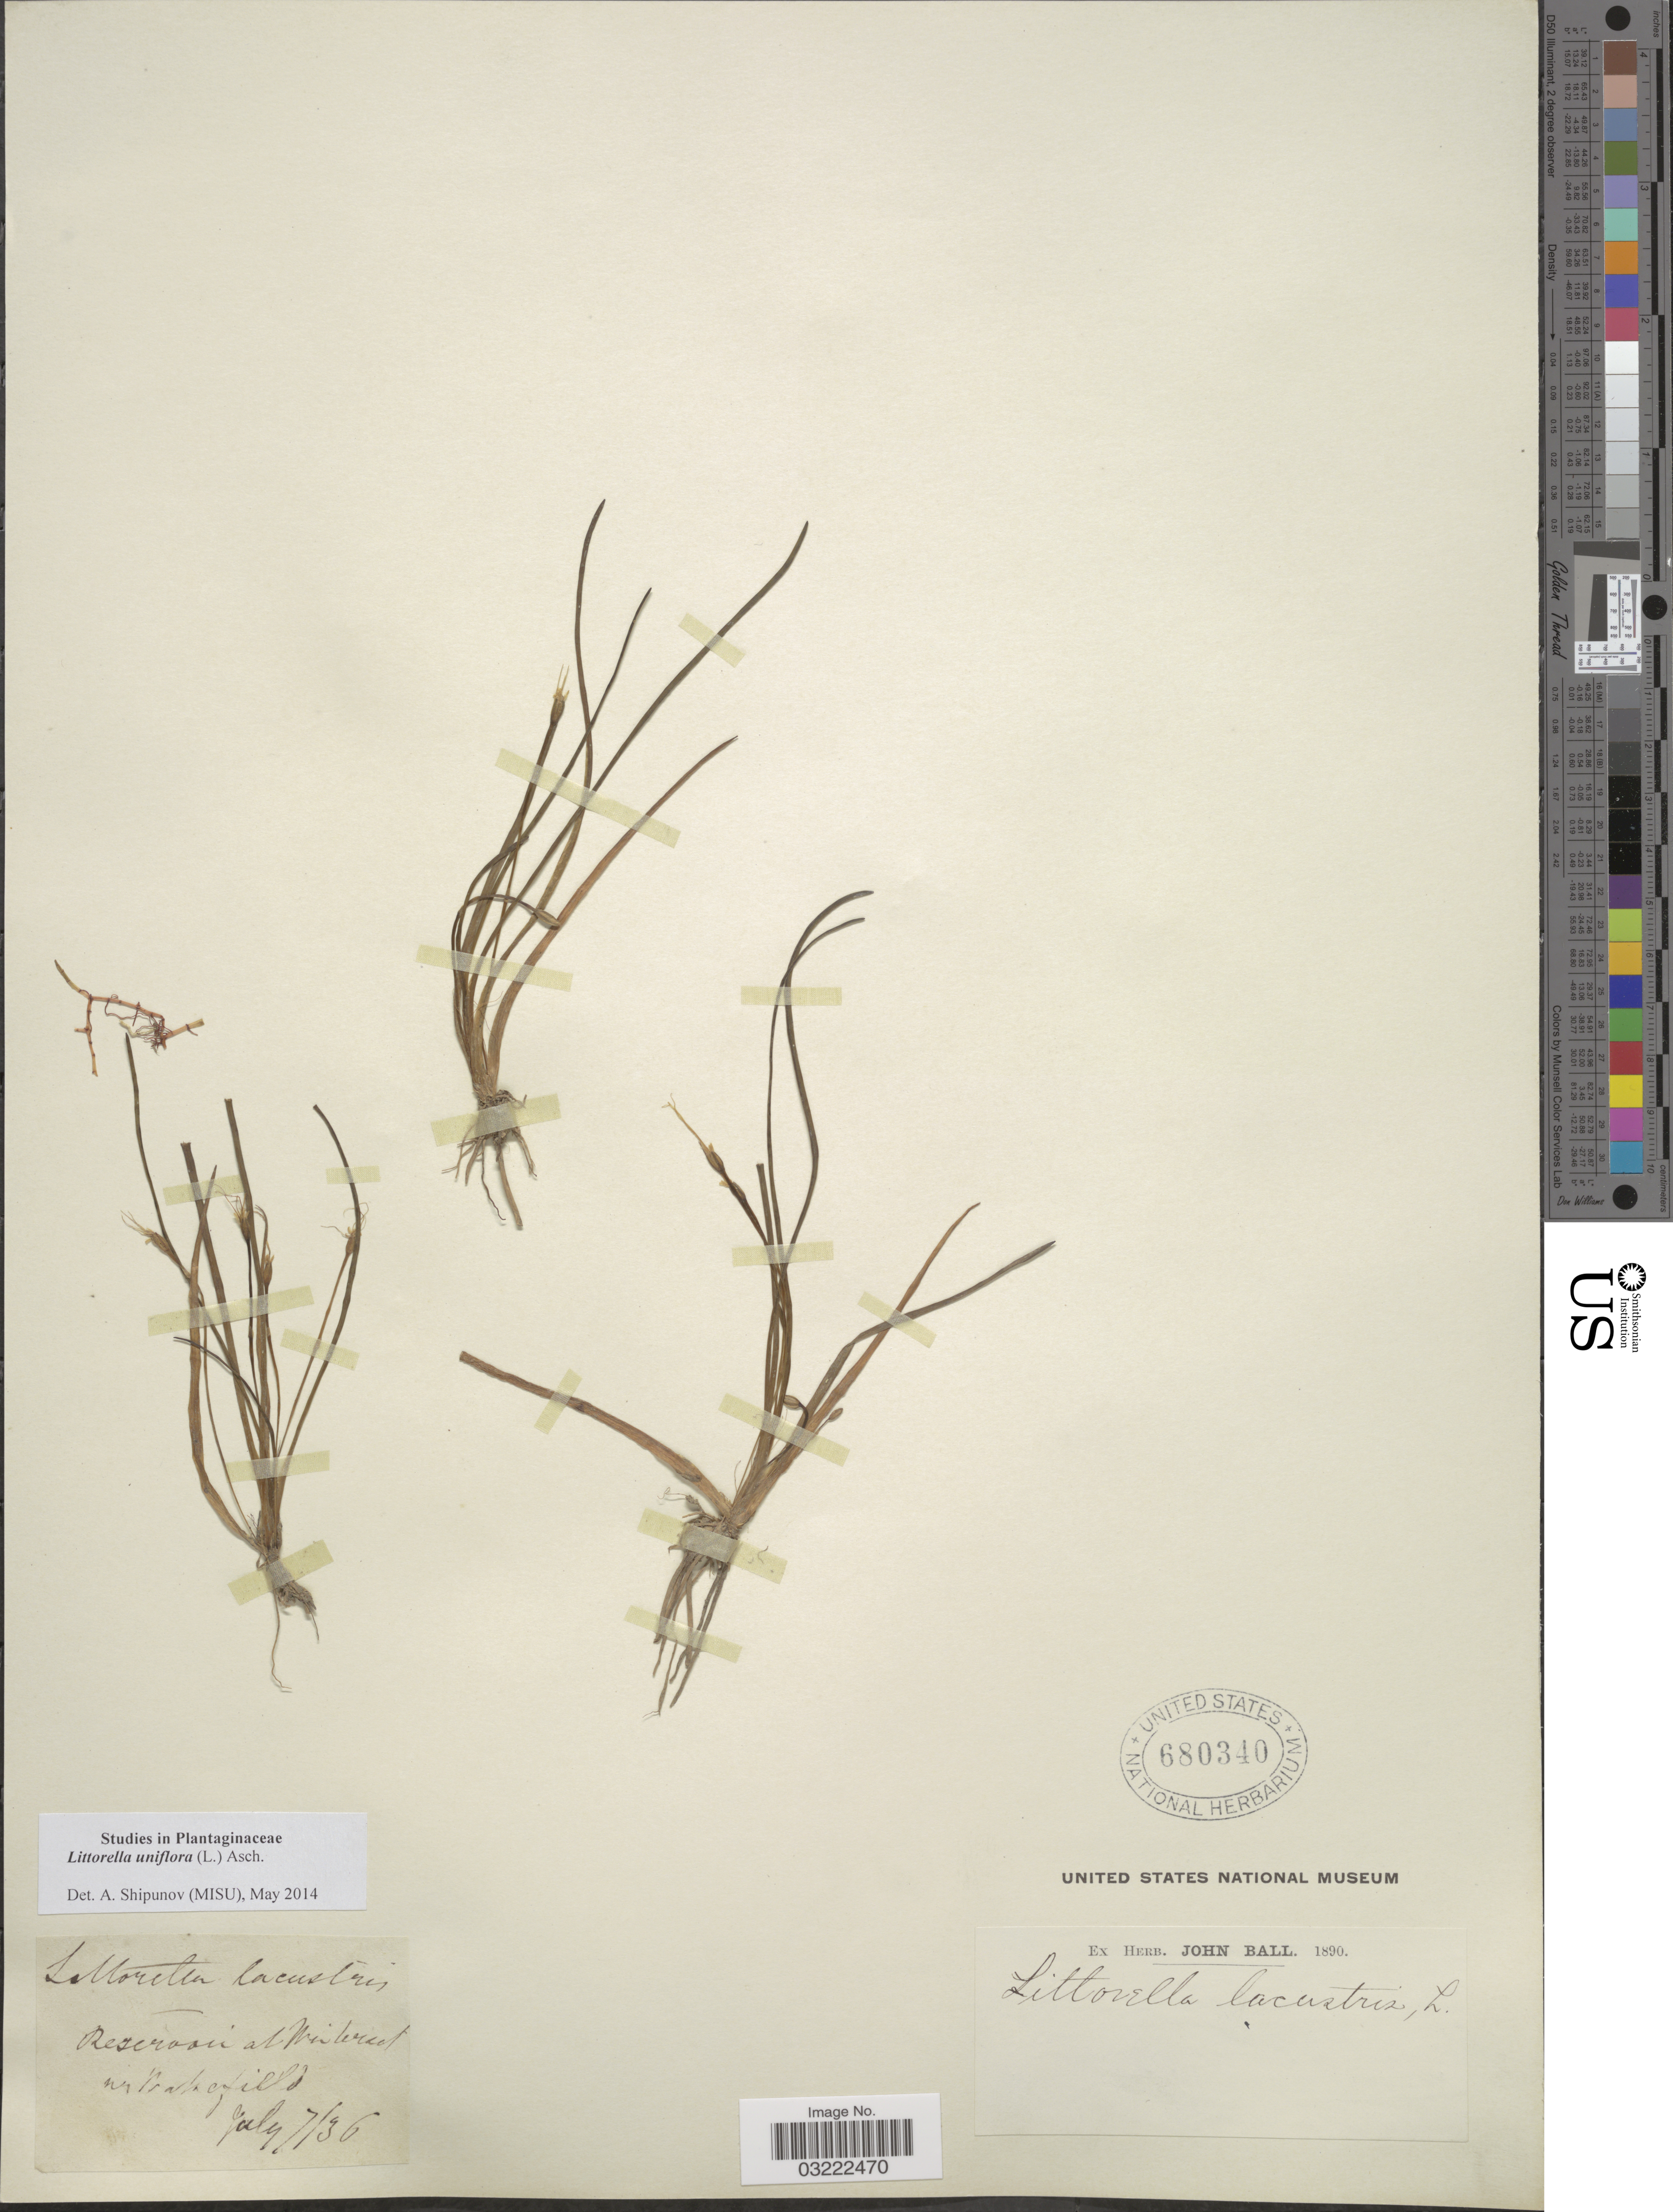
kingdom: Plantae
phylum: Tracheophyta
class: Magnoliopsida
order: Lamiales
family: Plantaginaceae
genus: Littorella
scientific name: Littorella uniflora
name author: (L.) Asch.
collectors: ex herb. John Ball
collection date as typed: Transcribed d/m/y: 7/7/36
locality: Reservoir at [illegible text].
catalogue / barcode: US 680340